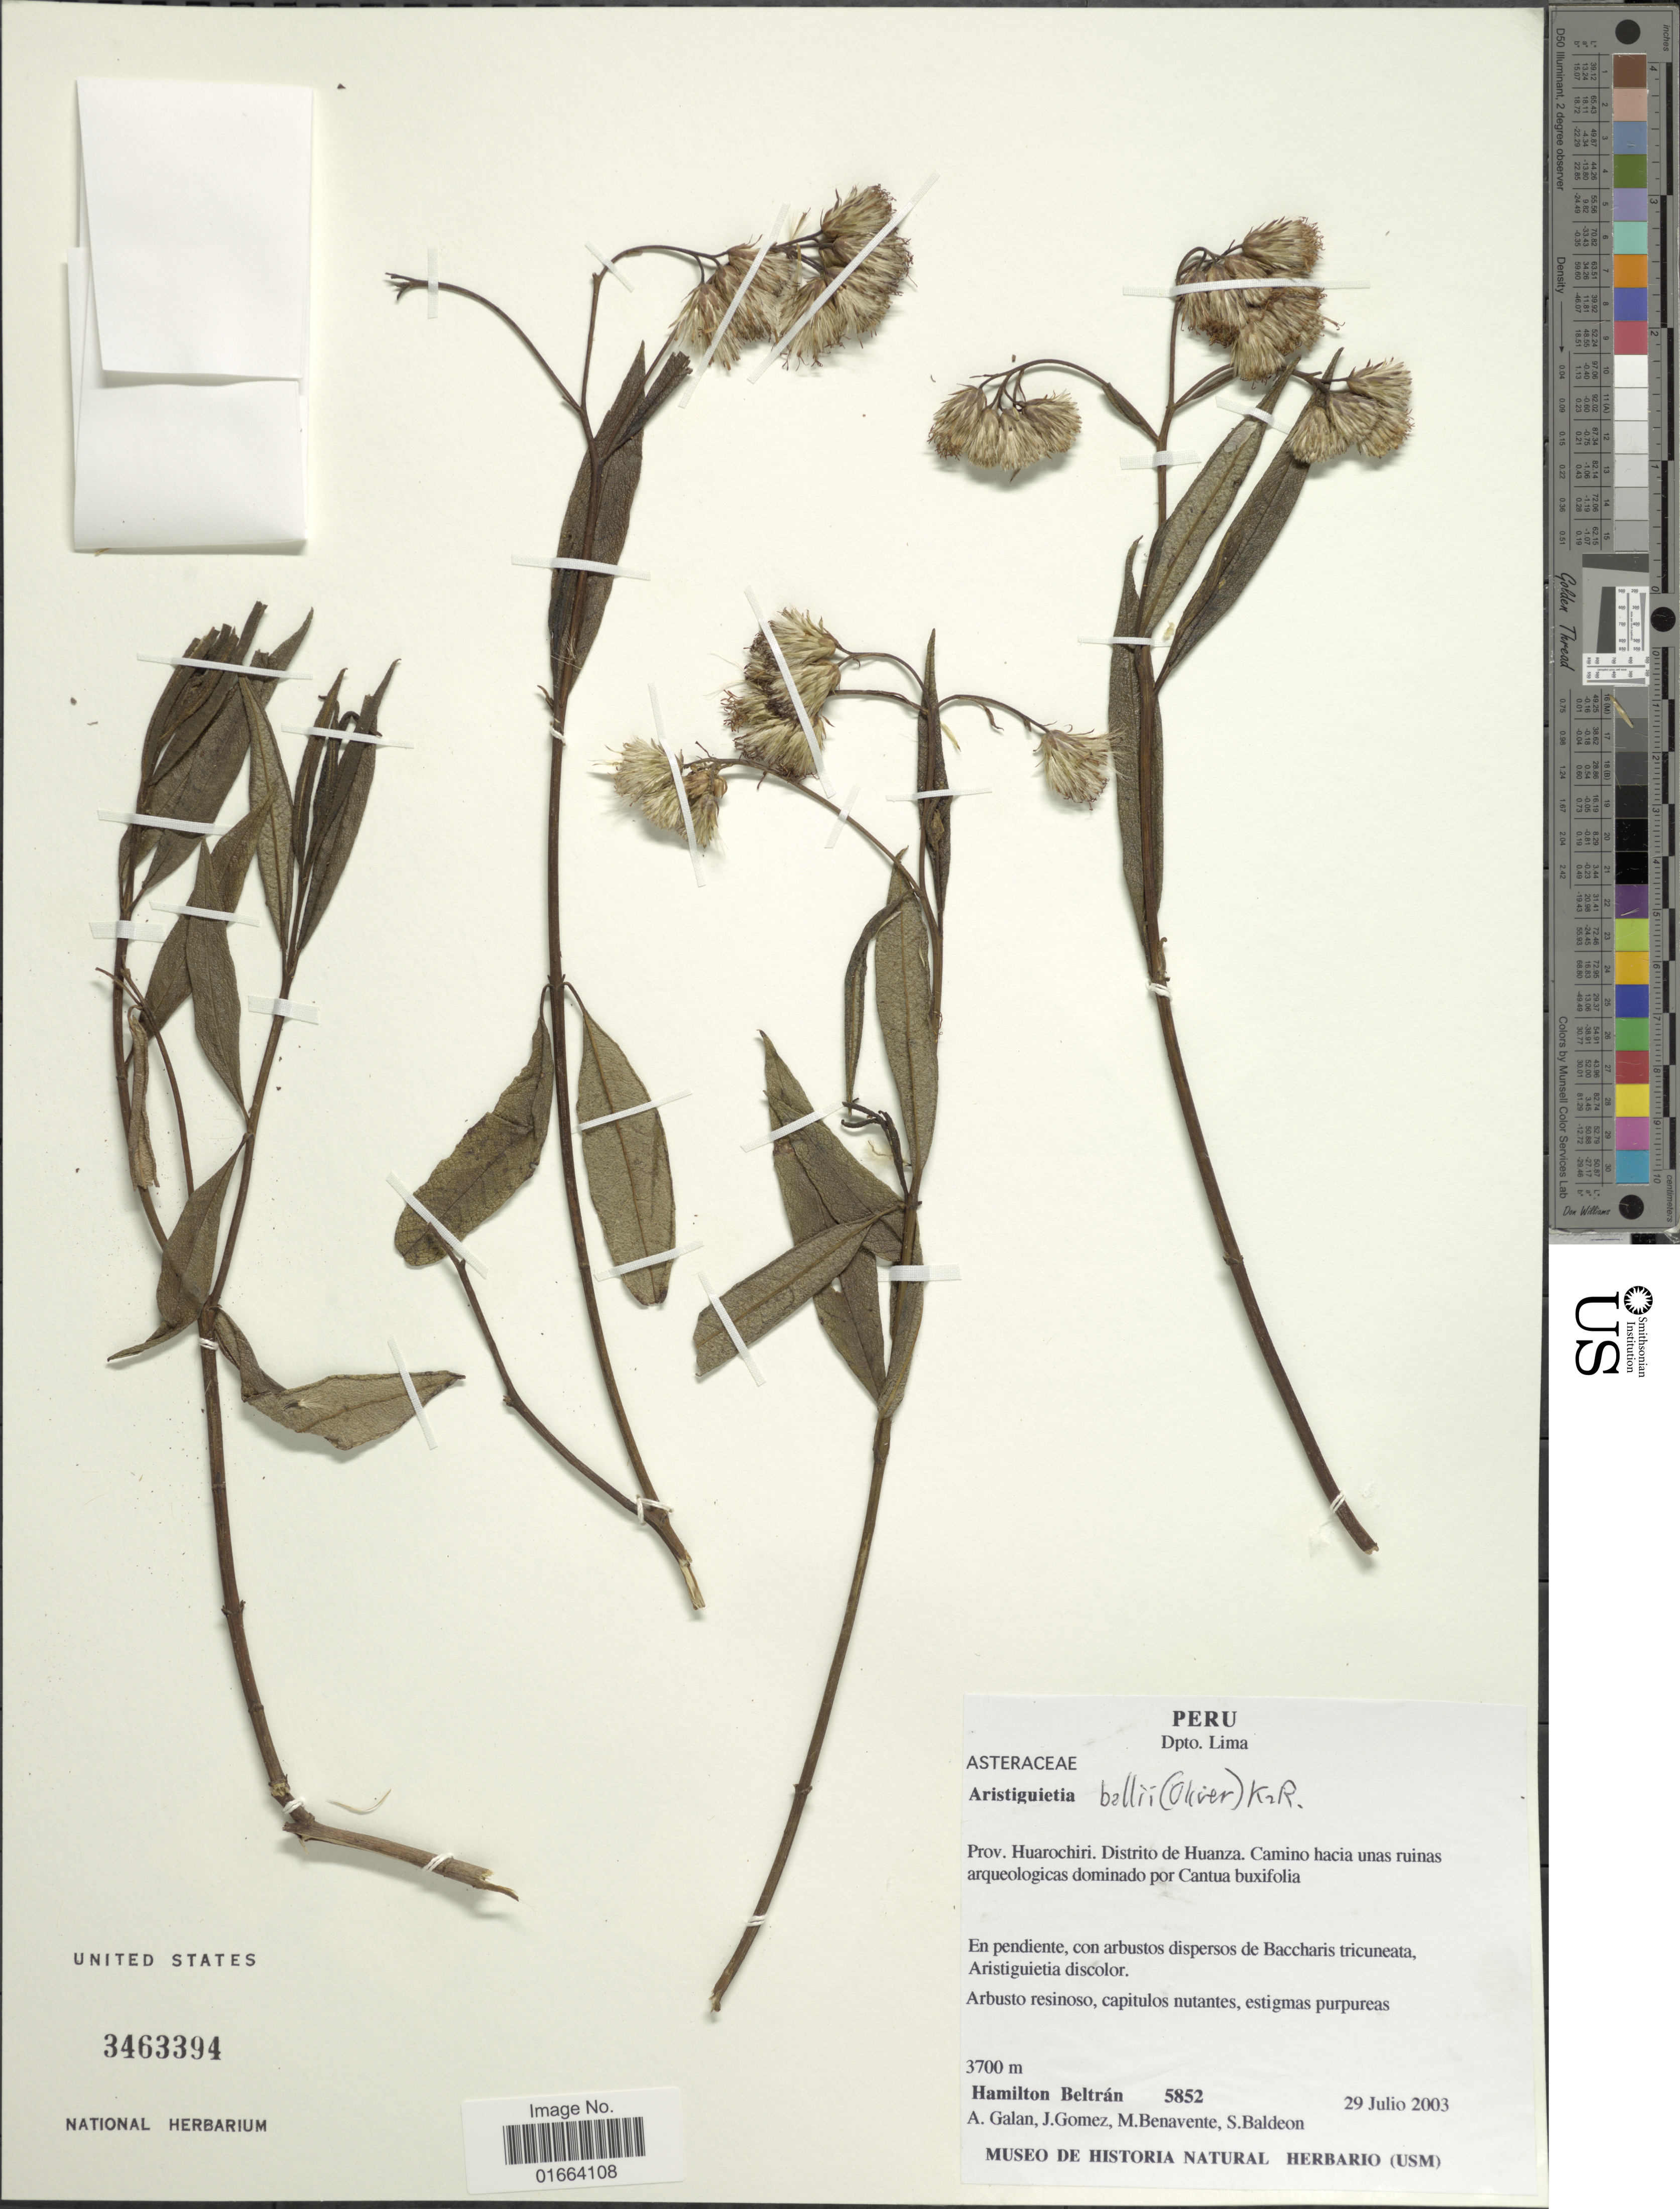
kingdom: Plantae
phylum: Tracheophyta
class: Magnoliopsida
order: Asterales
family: Asteraceae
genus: Aristeguietia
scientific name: Aristeguietia ballii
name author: (Oliver, M. G.) R.M. King & H. Rob.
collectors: H. Beltran, A. Galán de Mera, J. Gomez, M. Benavente & S. Baldeon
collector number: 5852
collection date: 2003-07-29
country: Peru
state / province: Lima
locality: Prov. Huarochiri. Distrito de Huanza. Camino hacia unas ruinas arqueologicas dominado por Cantua buxifolia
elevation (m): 3700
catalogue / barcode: US 3463394